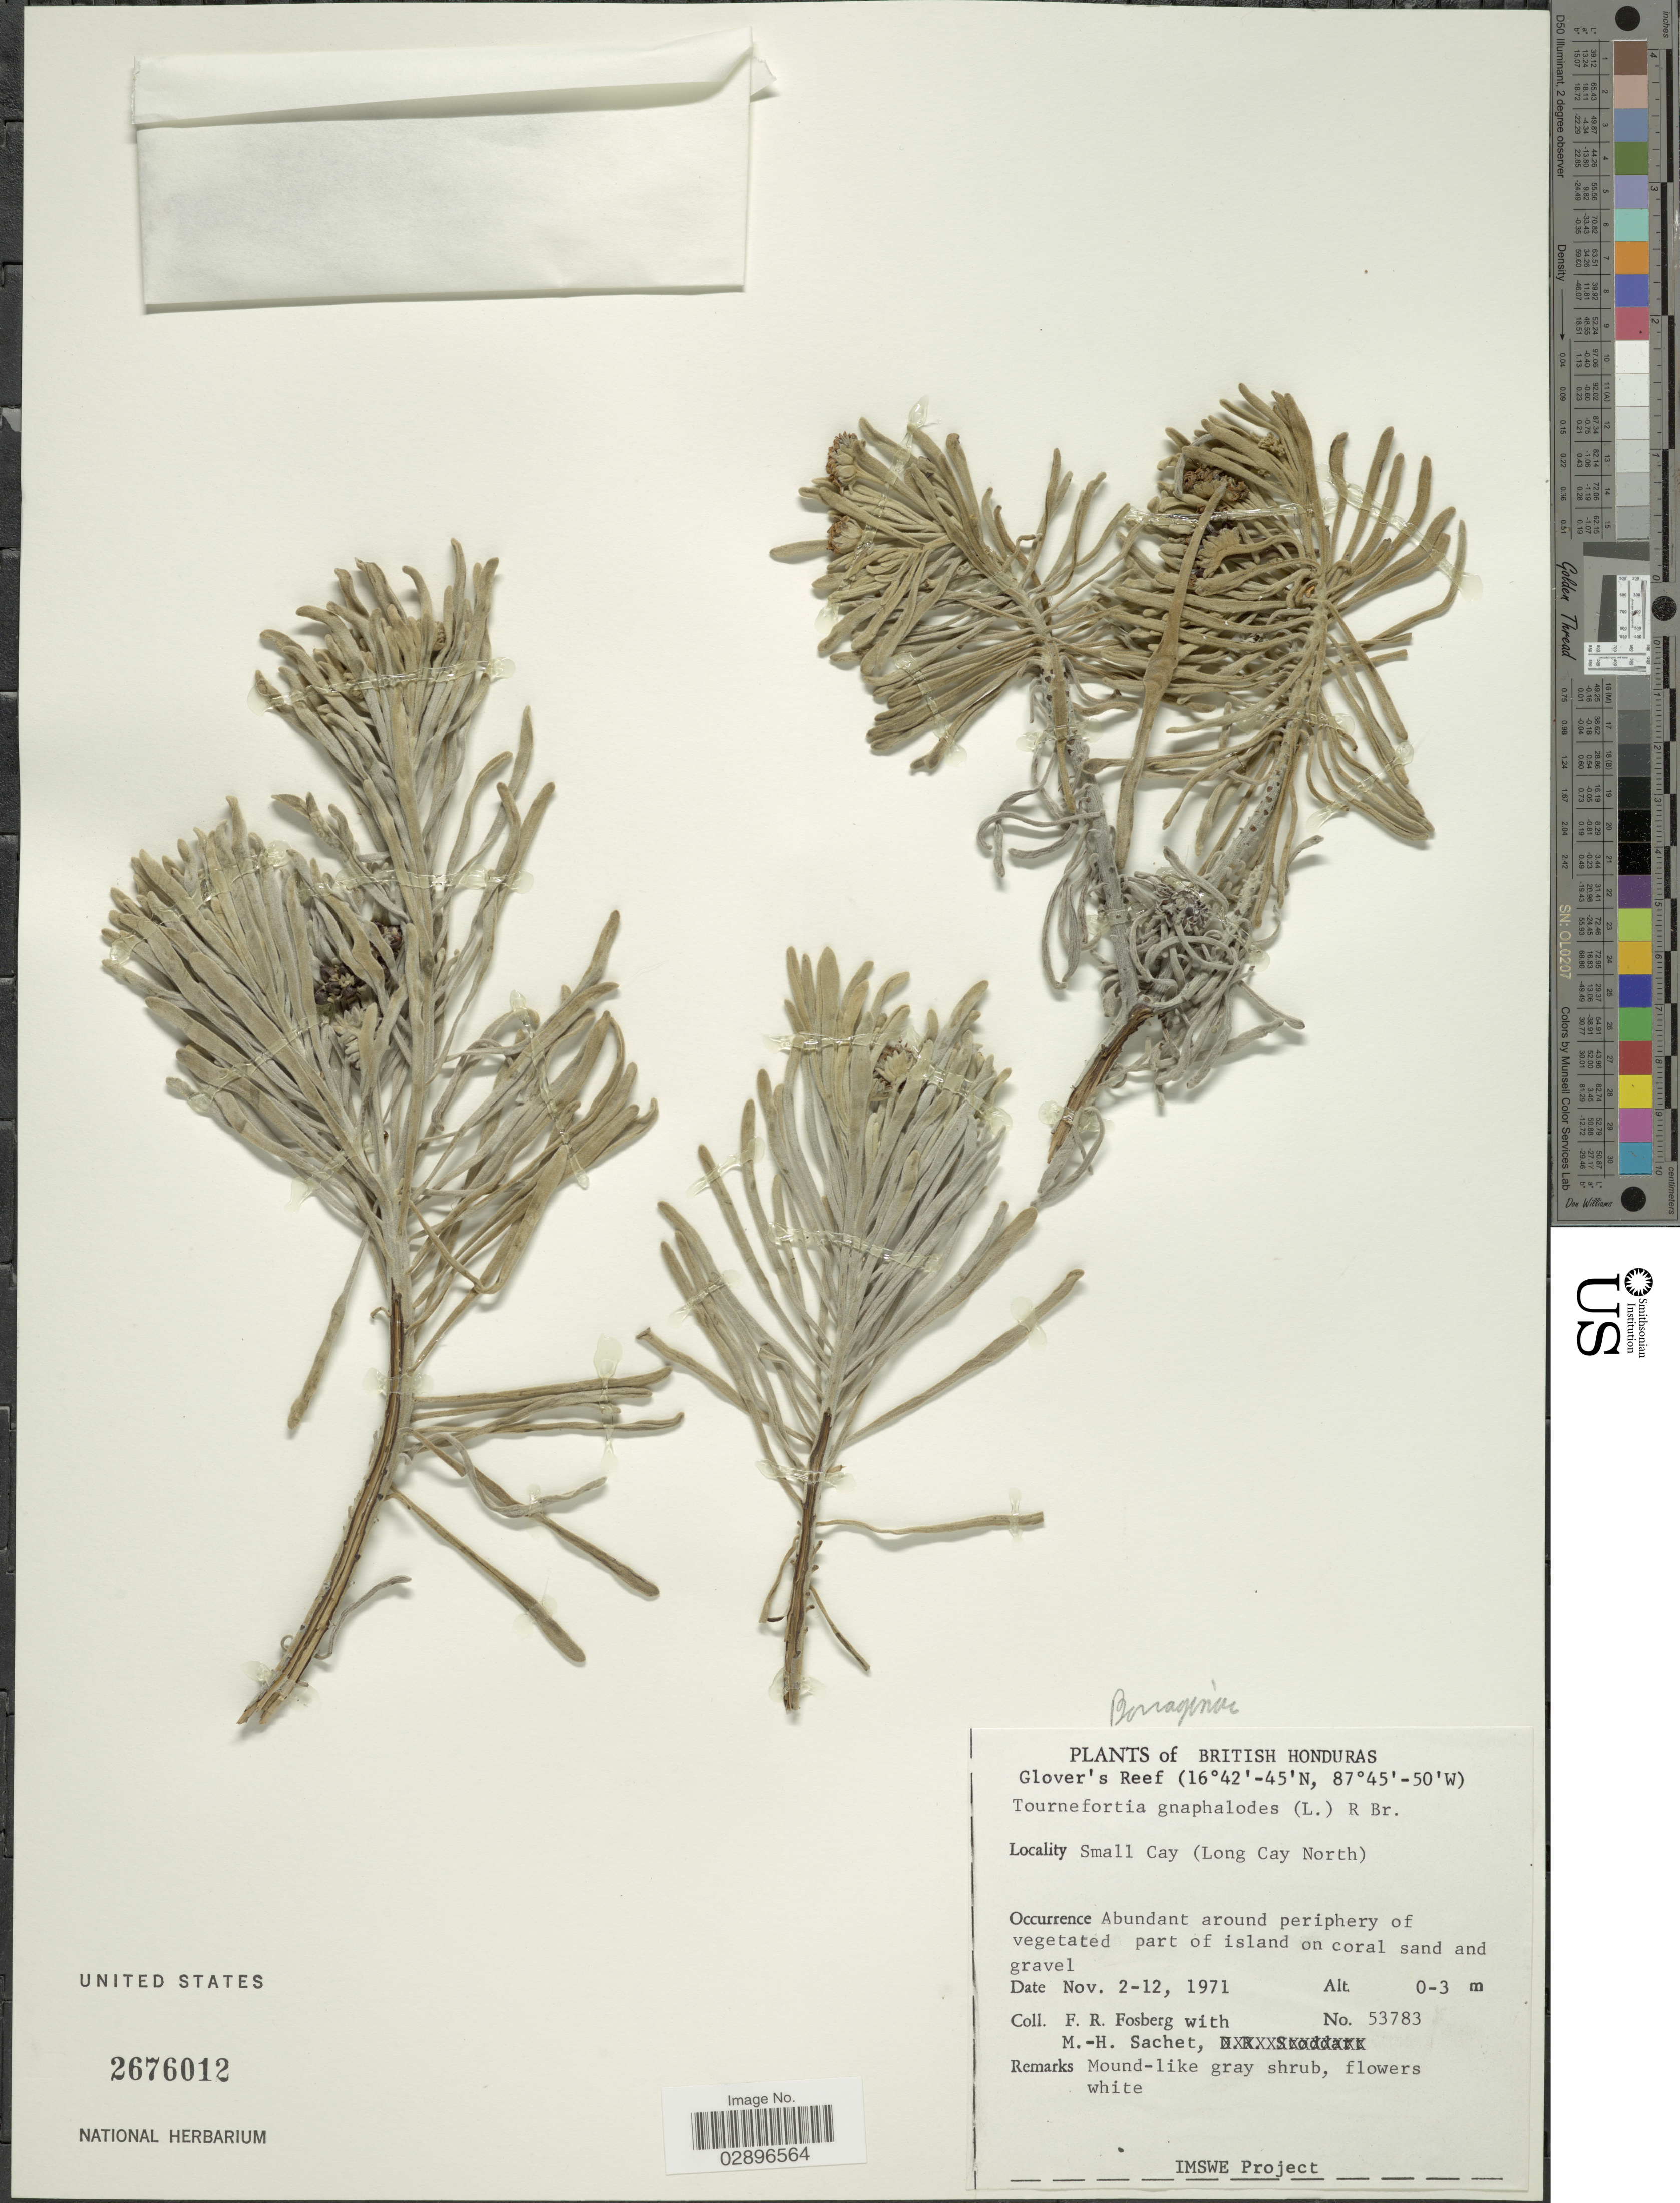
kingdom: Plantae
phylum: Tracheophyta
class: Magnoliopsida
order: Boraginales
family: Heliotropiaceae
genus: Tournefortia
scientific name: Tournefortia gnaphalodes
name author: (L.) R. Br. ex Roem. & Schult.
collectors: F. R. Fosberg & M.-H. Sachet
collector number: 53783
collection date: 1971-11-02/1971-11-12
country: Belize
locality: British Honduras. Glover's Reef. Small Cay (Long Cay North)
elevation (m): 0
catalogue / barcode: US 2676012